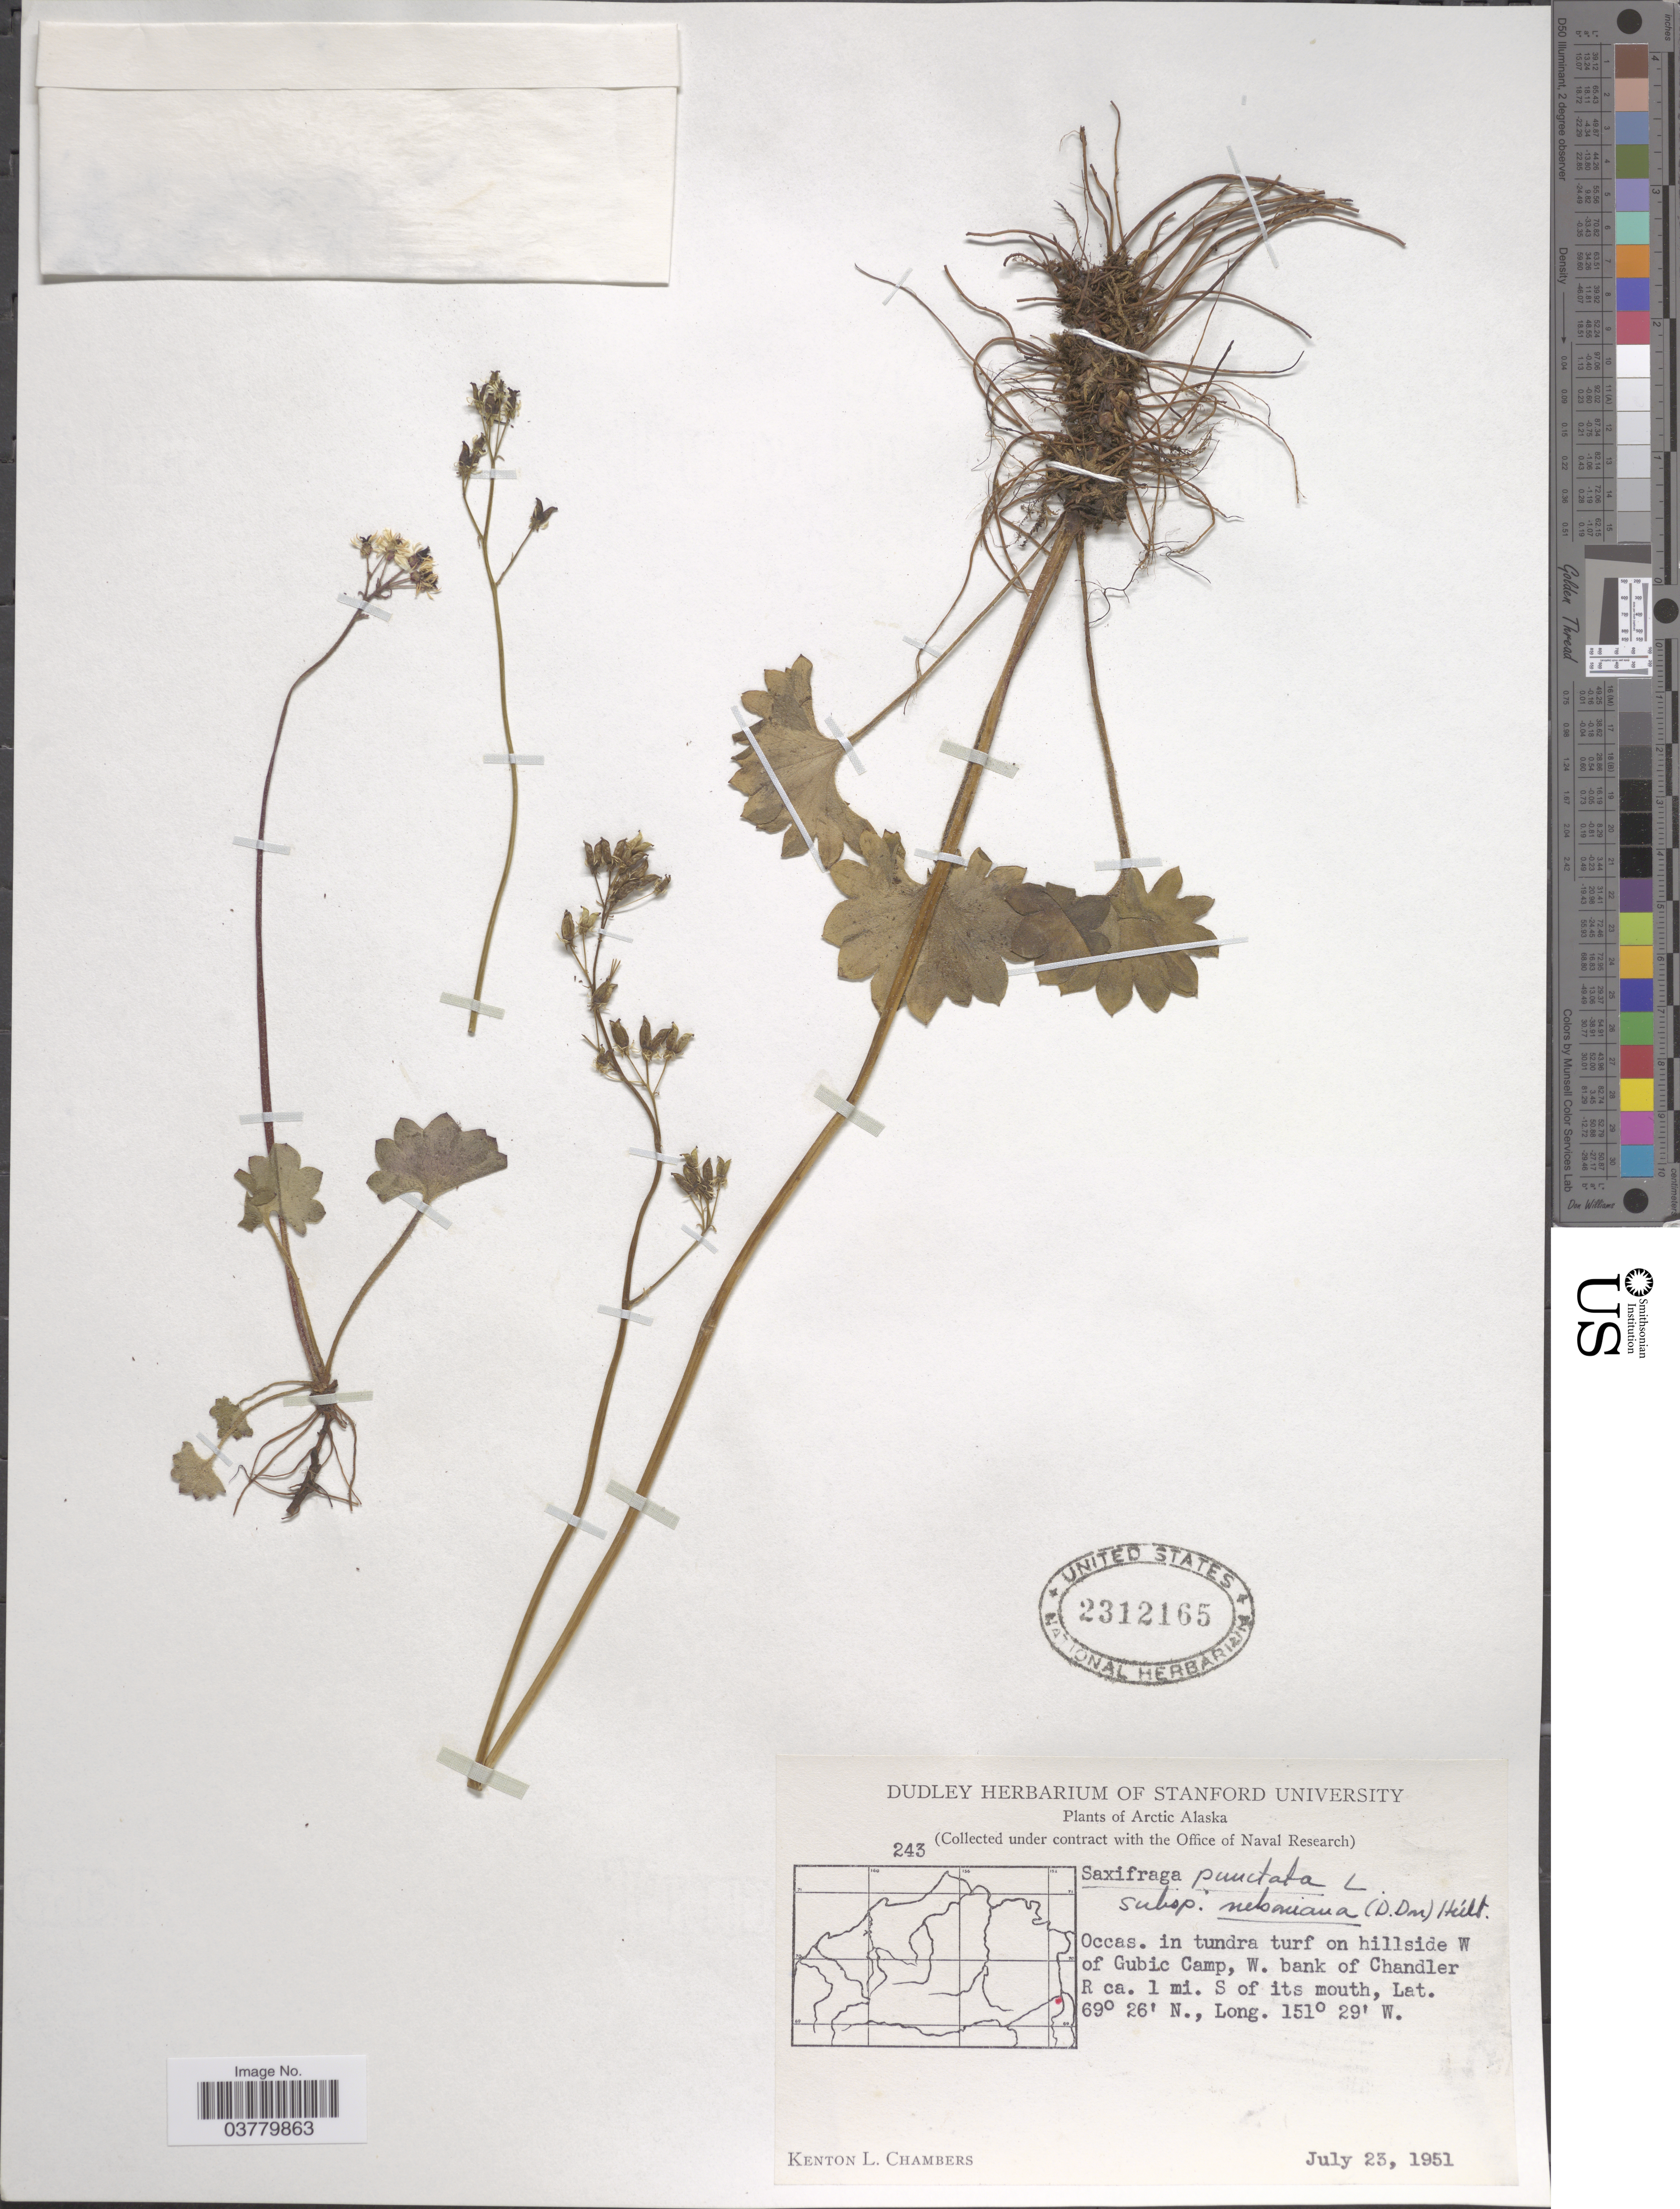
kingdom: Plantae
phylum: Tracheophyta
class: Magnoliopsida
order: Saxifragales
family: Saxifragaceae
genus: Micranthes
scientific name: Micranthes nelsoniana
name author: (D. Don) Small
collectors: K. L. Chambers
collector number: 243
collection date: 1951-07-23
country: United States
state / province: Alaska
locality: Arctic Alaska. Occas. in tundra turf on hillside W of Gubic Camp, W. bank of Chandler R ca. 1 mi. S of its mouth.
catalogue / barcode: US 2312165